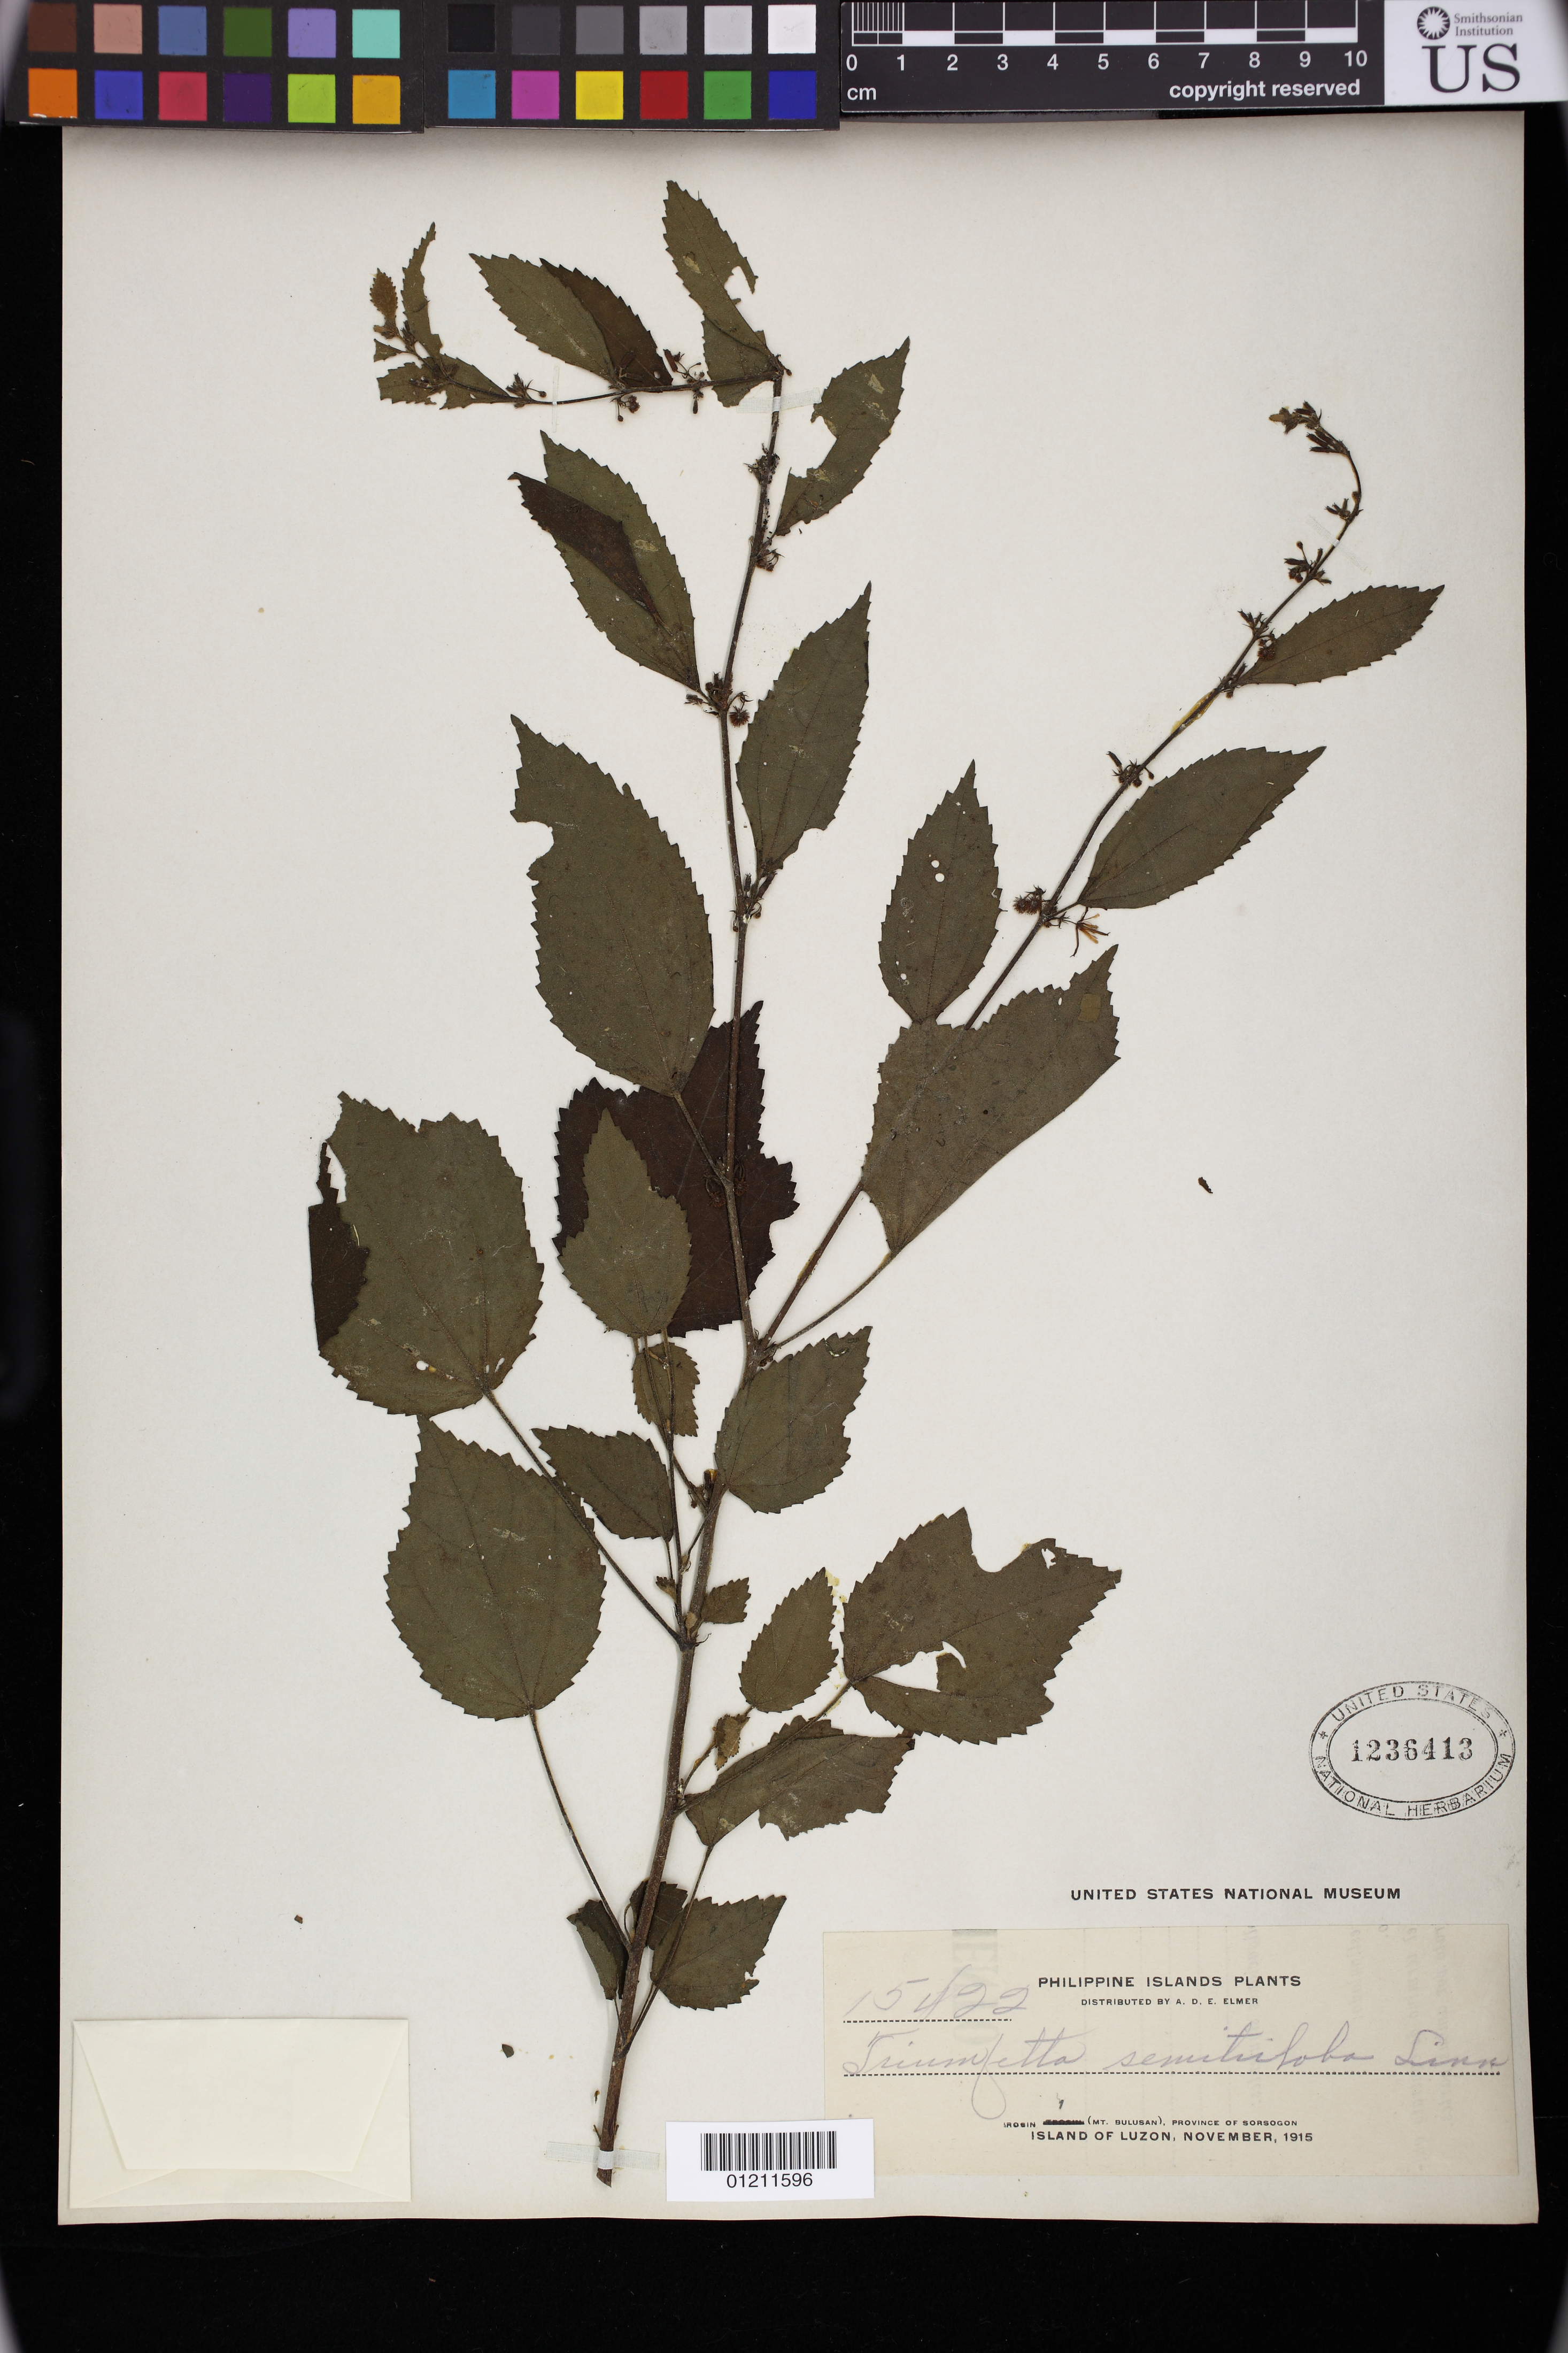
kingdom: Plantae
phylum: Tracheophyta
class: Magnoliopsida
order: Malvales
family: Malvaceae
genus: Triumfetta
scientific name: Triumfetta semitriloba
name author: Jacq.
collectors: A. D. E. Elmer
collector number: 15422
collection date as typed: Nov 1915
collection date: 1915-11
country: Philippines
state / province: Bicol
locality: Irosin (Mt. Bulusan), Province of Sorsogon, Island of Luzon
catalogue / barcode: US 1236413